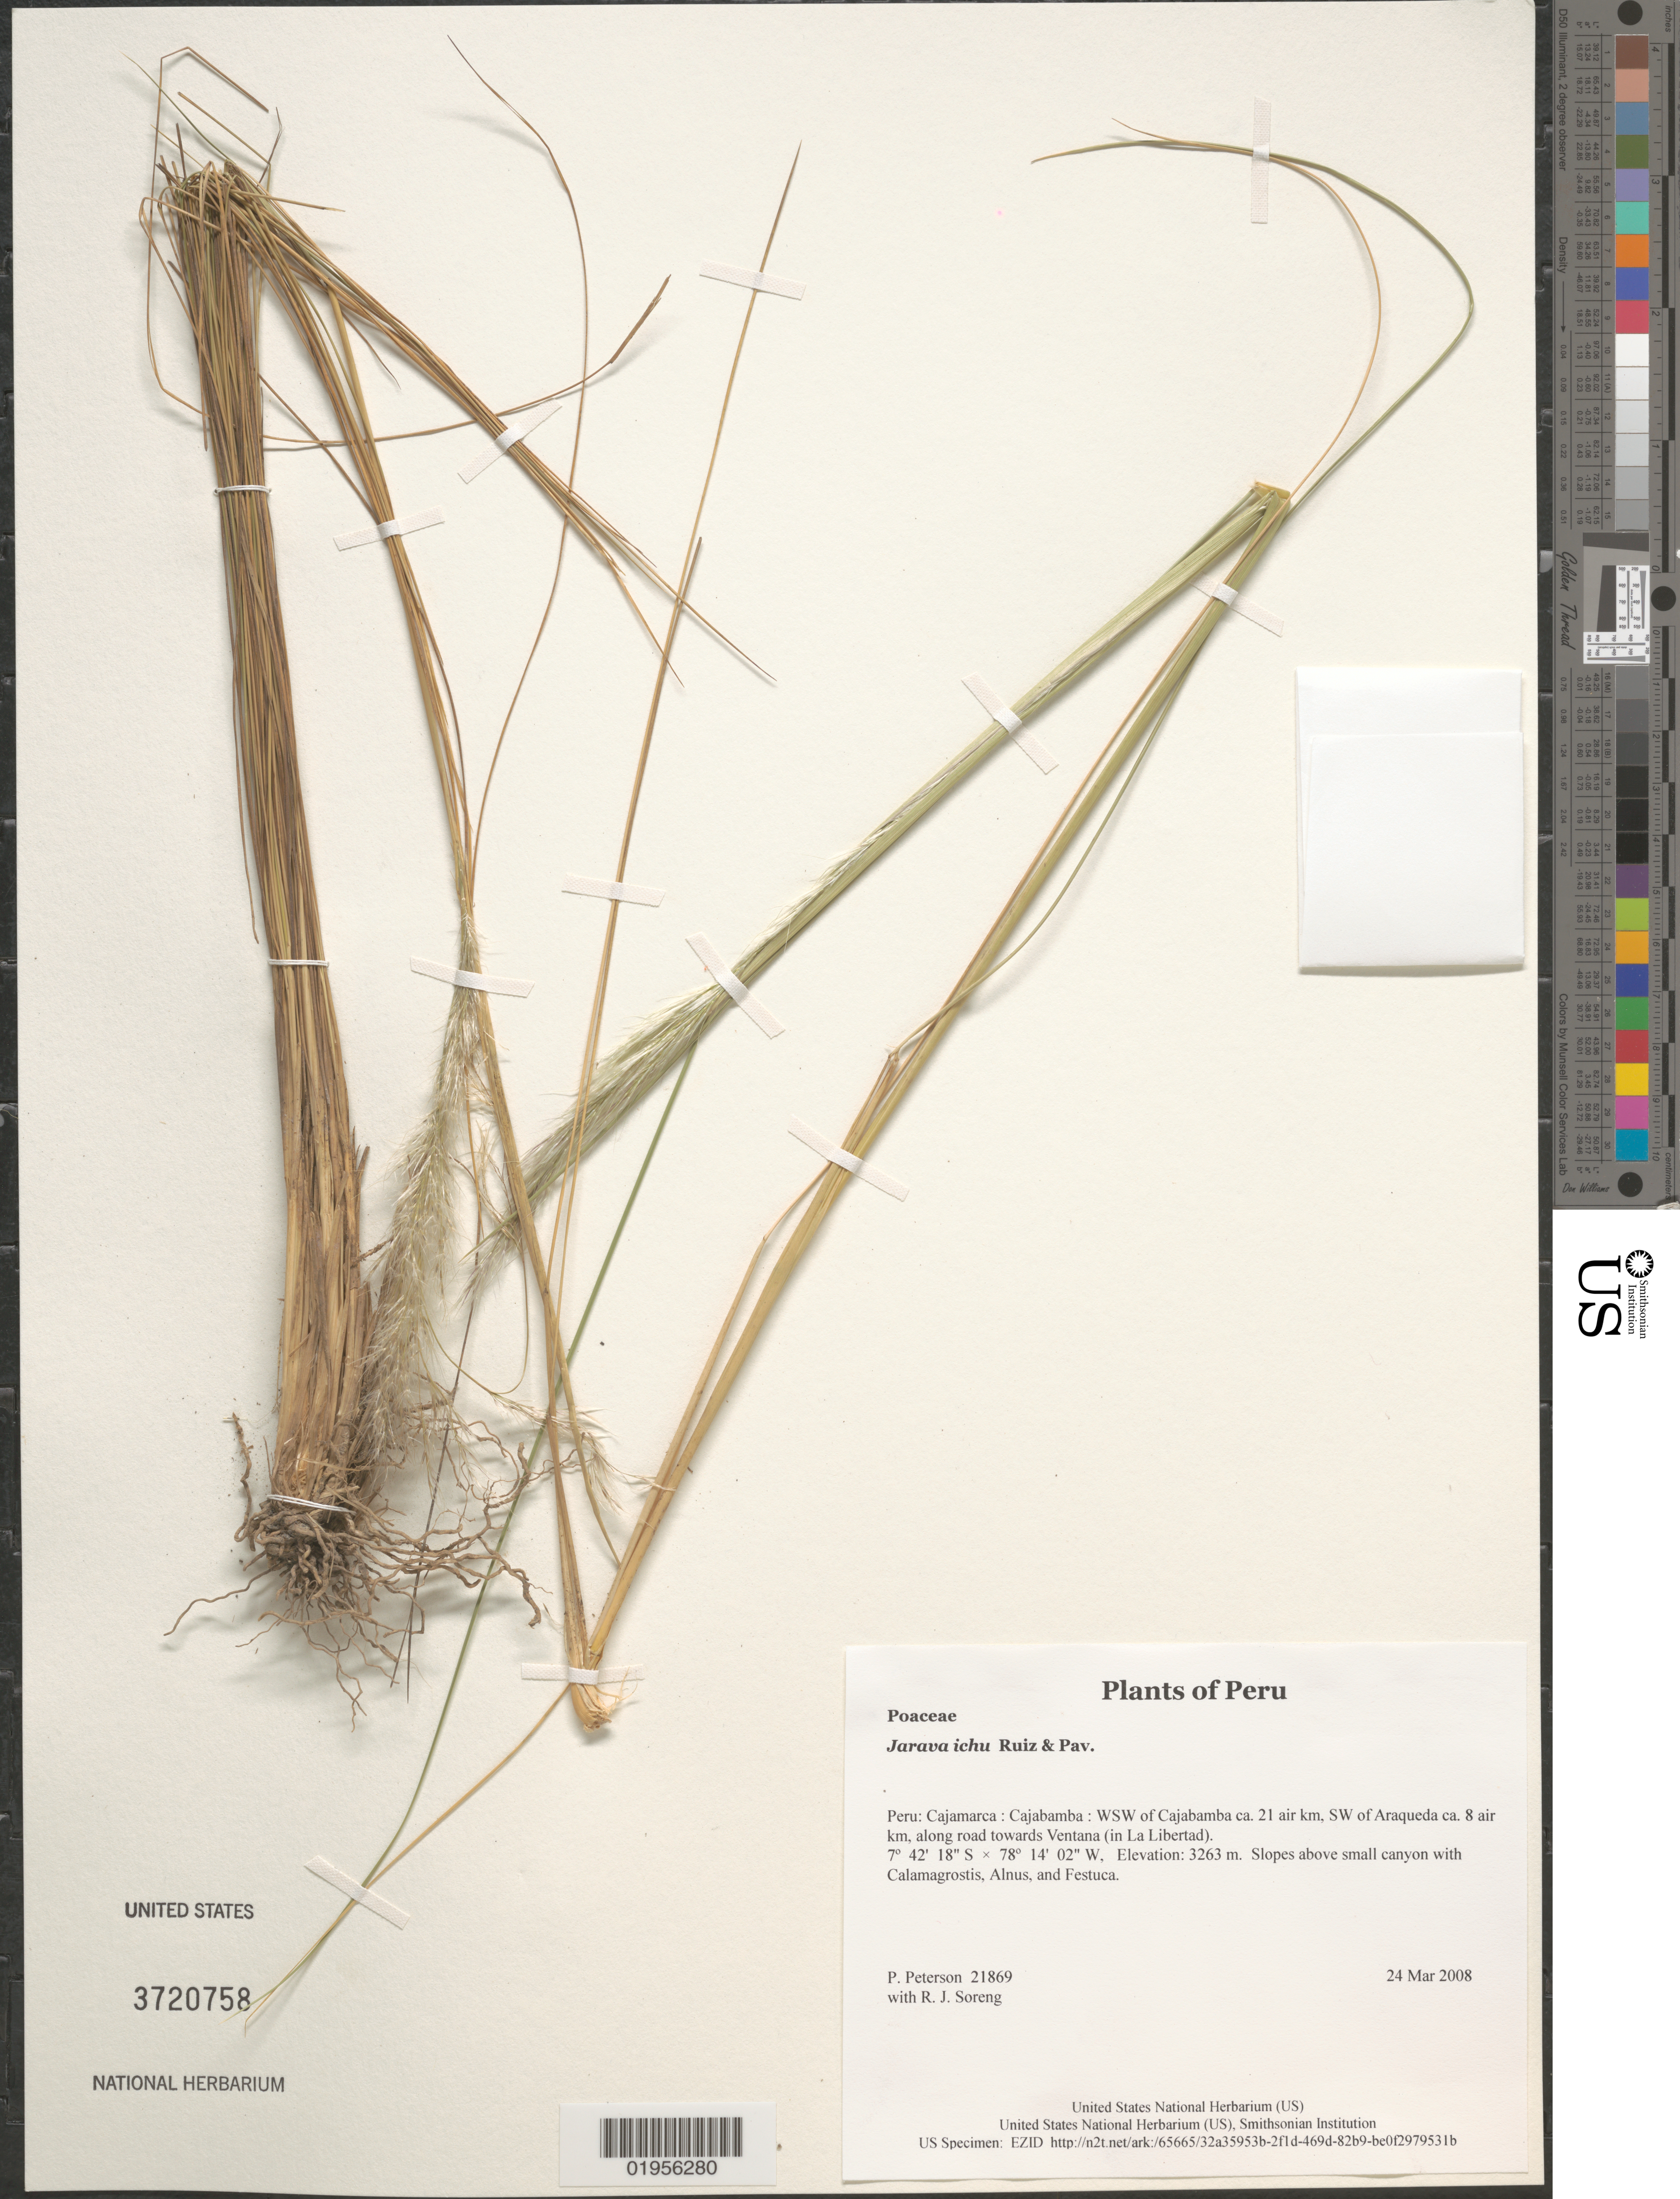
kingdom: Plantae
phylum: Tracheophyta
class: Liliopsida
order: Poales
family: Poaceae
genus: Jarava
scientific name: Jarava ichu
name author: Ruiz & Pav.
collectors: P. M. Peterson & R. J. Soreng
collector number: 21869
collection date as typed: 24 Mar 2008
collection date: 2008-03-24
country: Peru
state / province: Cajamarca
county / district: Cajabamba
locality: WSW of Cajabamba ca. 21 air km, SW of Araqueda ca. 8 air km, along road towards Ventana (in La Libertad)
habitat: Slopes above small canyon with Calamagrostis, Alnus, and Festuca.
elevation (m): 3263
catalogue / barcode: US 3720758